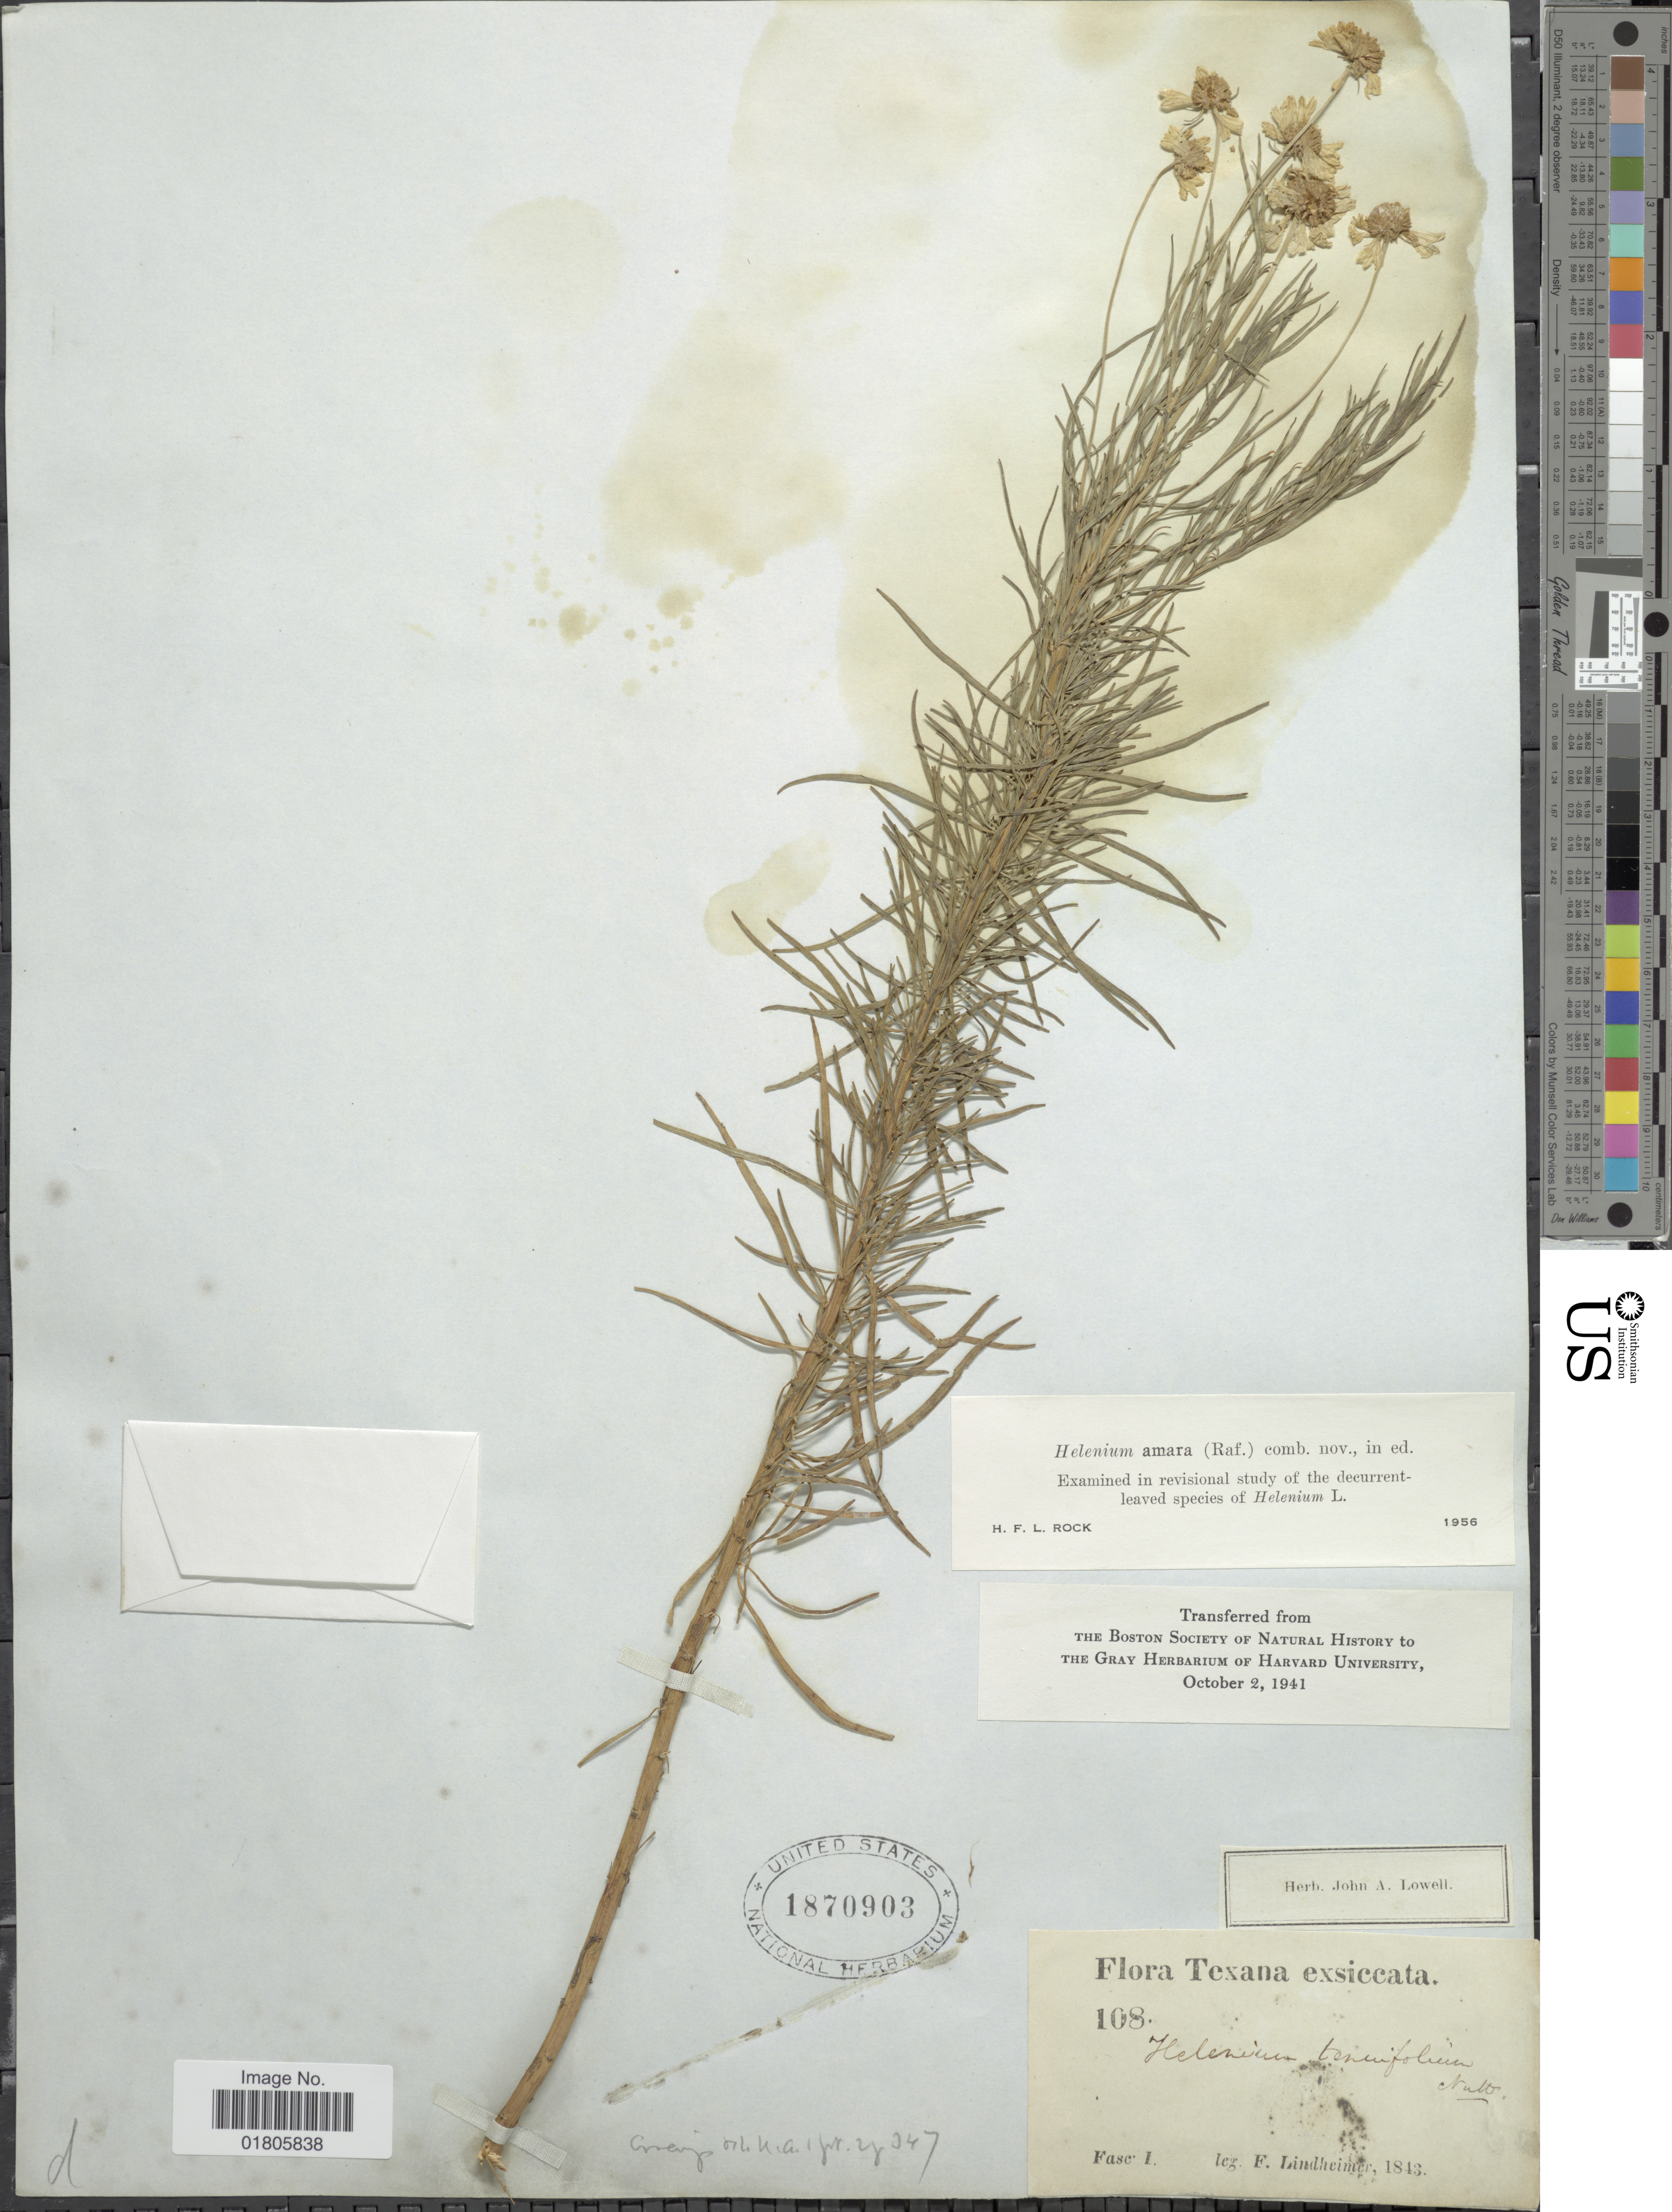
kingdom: Plantae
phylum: Tracheophyta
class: Magnoliopsida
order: Asterales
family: Asteraceae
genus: Helenium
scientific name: Helenium amarum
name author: (Raf.) H. Rock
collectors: F. Lindheimer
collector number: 108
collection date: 1843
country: United States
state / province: Texas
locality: Fasc. I [unsure placement]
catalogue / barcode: US 1870903